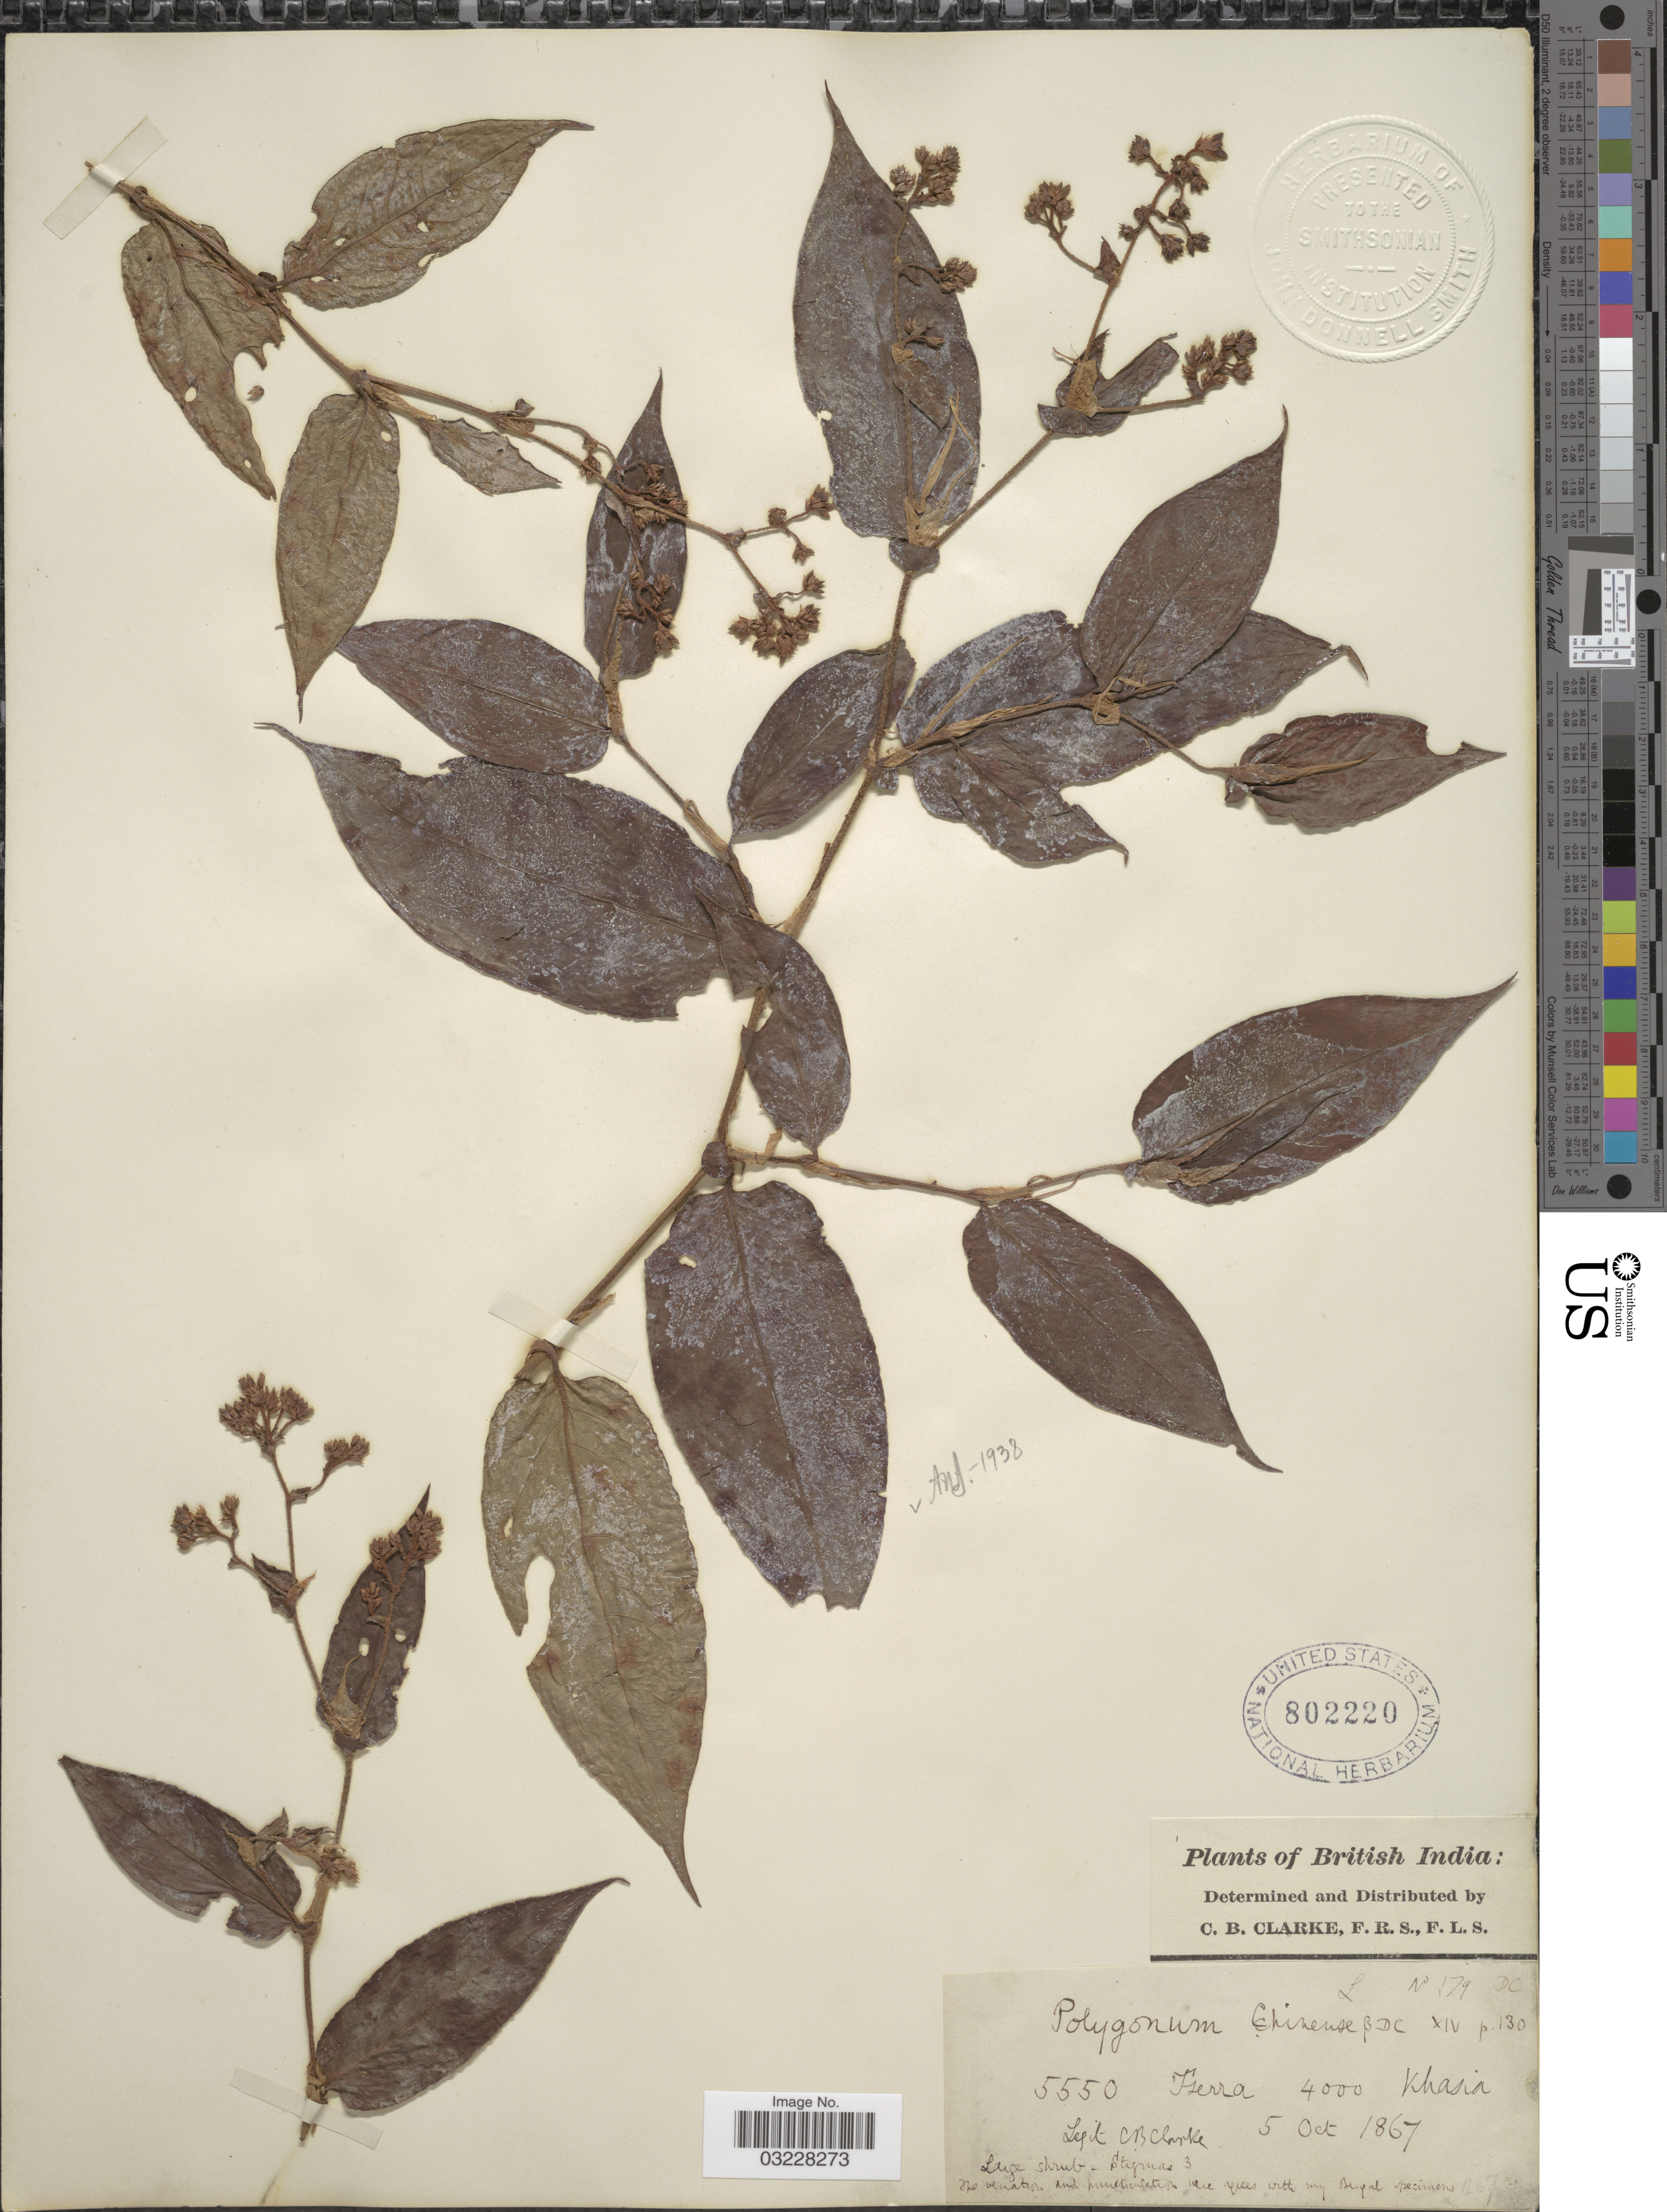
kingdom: Plantae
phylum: Tracheophyta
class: Magnoliopsida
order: Caryophyllales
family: Polygonaceae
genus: Polygonum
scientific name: Polygonum chinense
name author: L.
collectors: C. B. Clarke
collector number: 5550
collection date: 1867-10-05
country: India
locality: British India: Tserra [interpreted], Khasia.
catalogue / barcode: US 802220